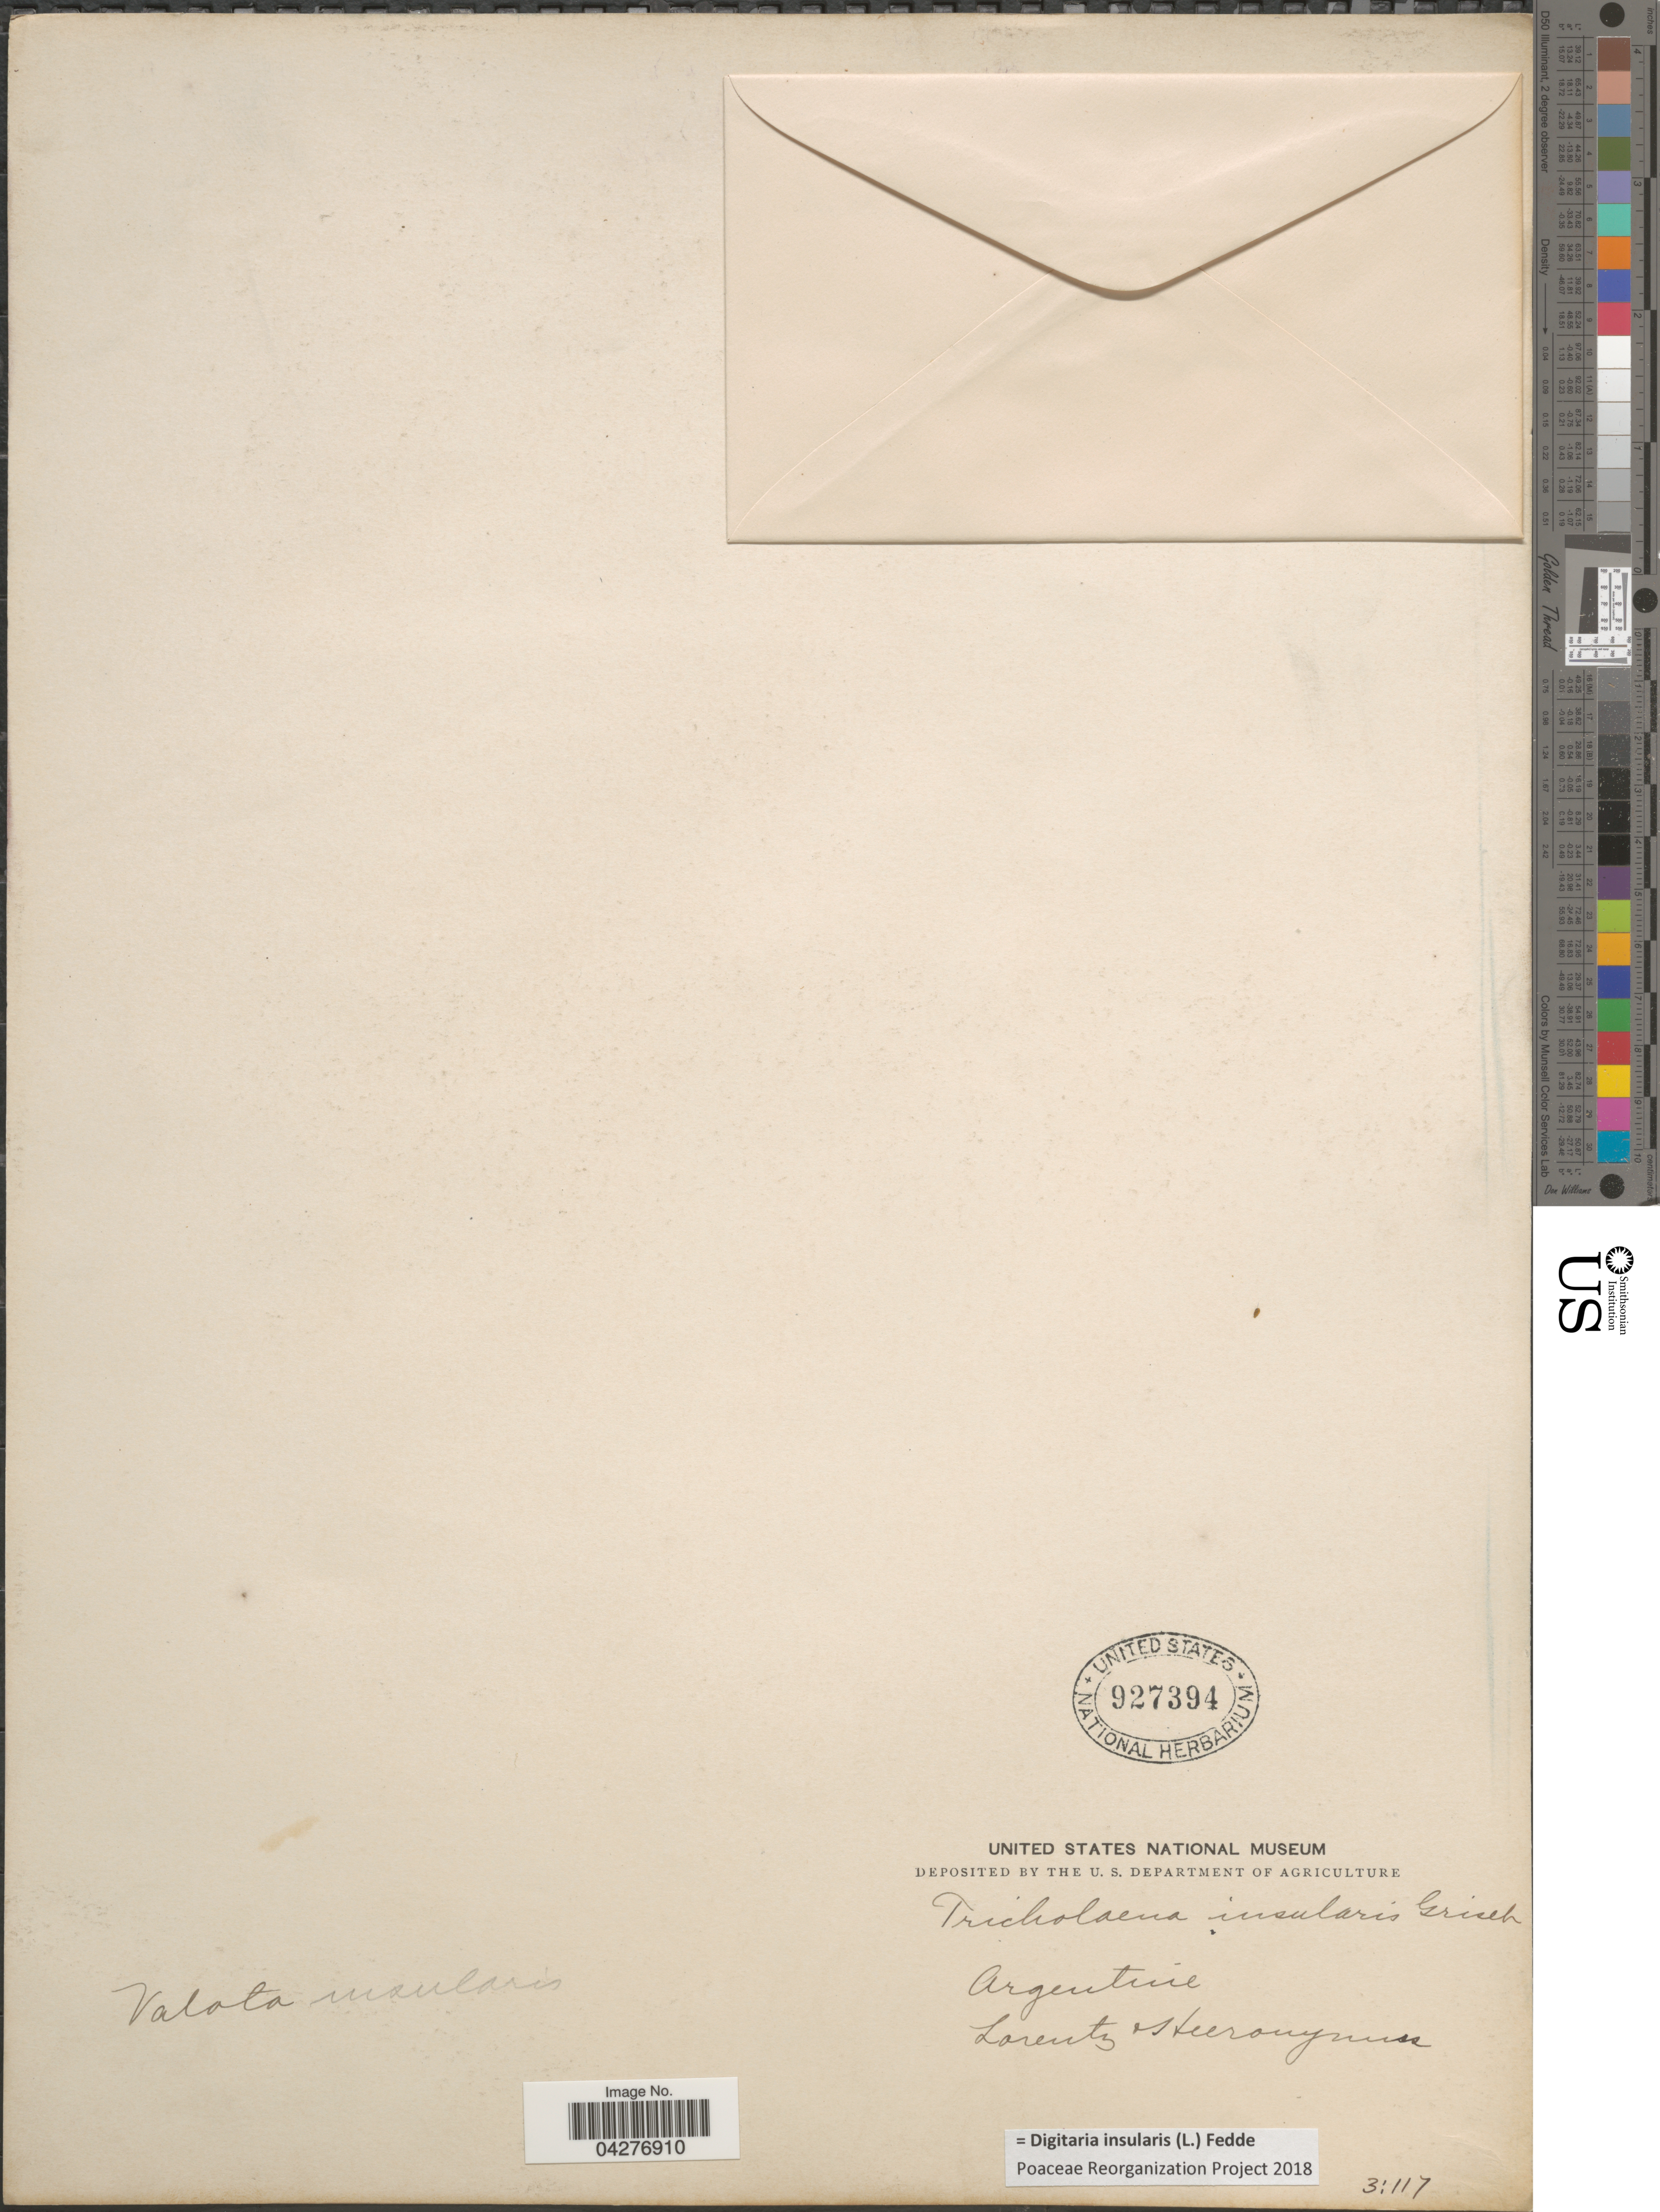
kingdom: Plantae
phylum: Tracheophyta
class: Liliopsida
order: Poales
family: Poaceae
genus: Digitaria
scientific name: Digitaria insularis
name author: (L.) Fedde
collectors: -. Lorentz & -. Hieronymus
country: Argentina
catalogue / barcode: US 927394